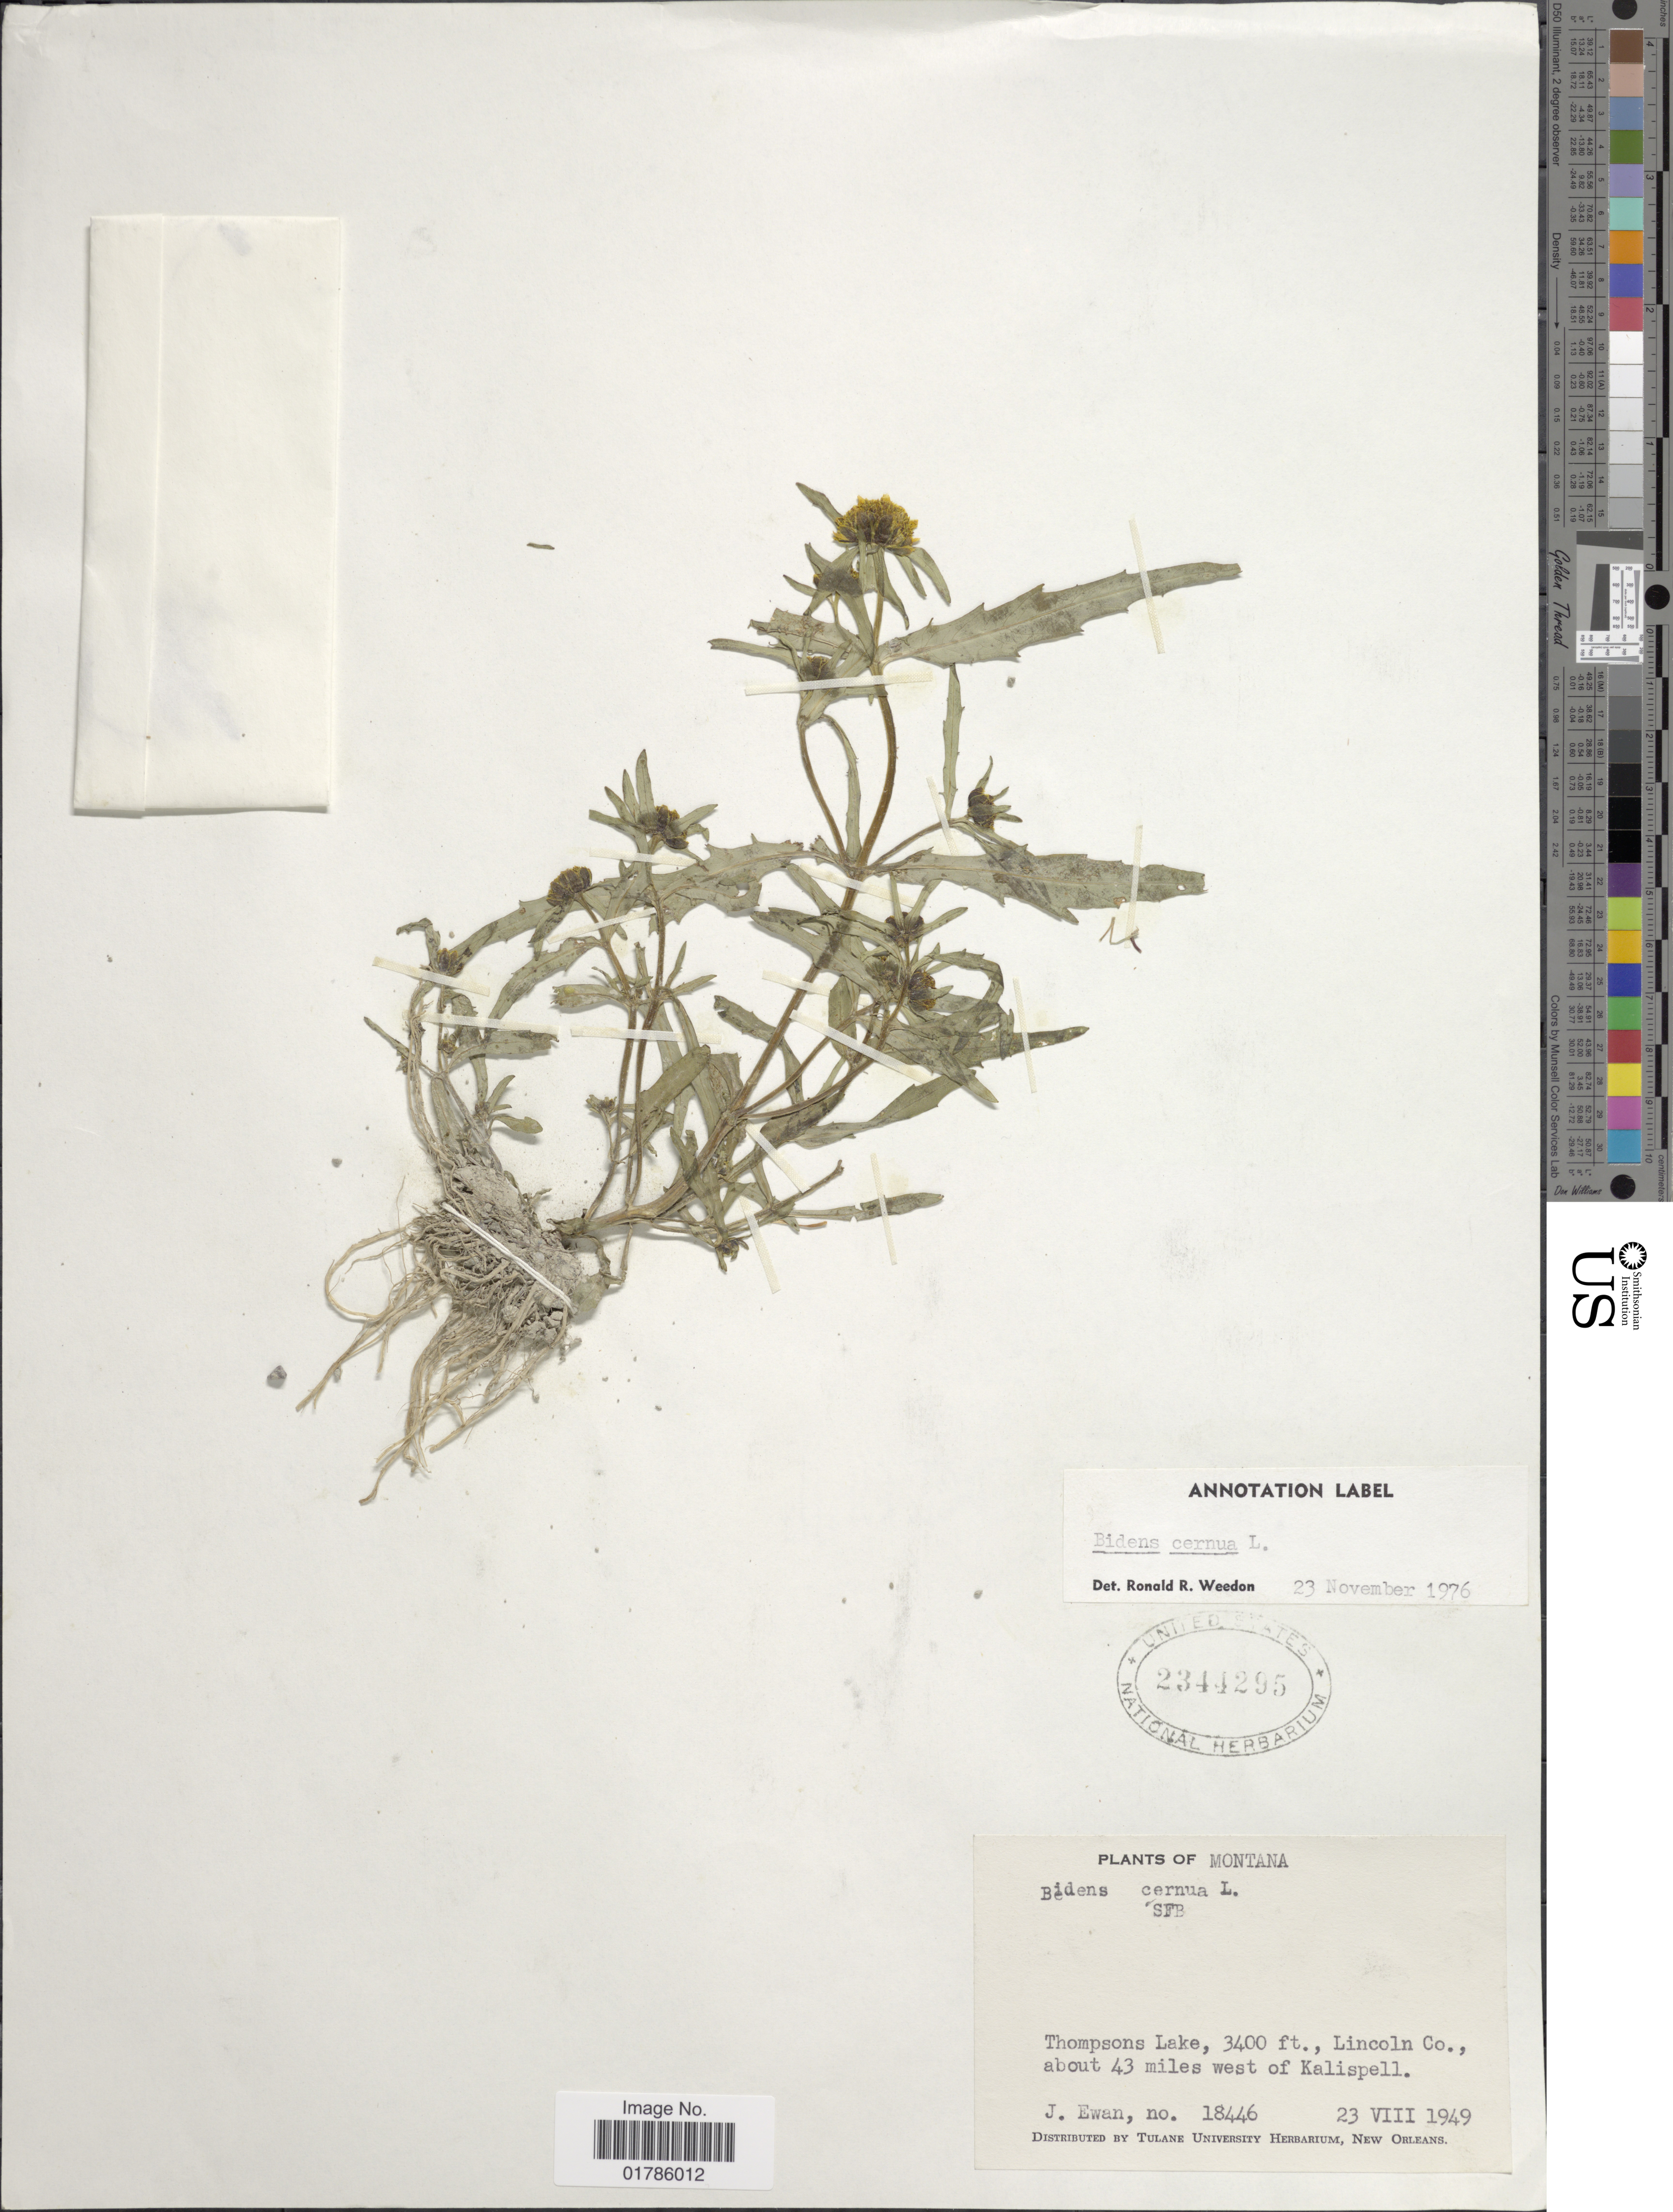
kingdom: Plantae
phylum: Tracheophyta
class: Magnoliopsida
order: Asterales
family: Asteraceae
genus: Bidens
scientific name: Bidens cernua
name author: L.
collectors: J. A. Ewan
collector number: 18446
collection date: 1949-08-23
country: United States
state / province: Montana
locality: Thompsons Lake, Lincoln Co., about 43 miles west of Kalispell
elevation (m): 1036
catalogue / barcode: US 2344295